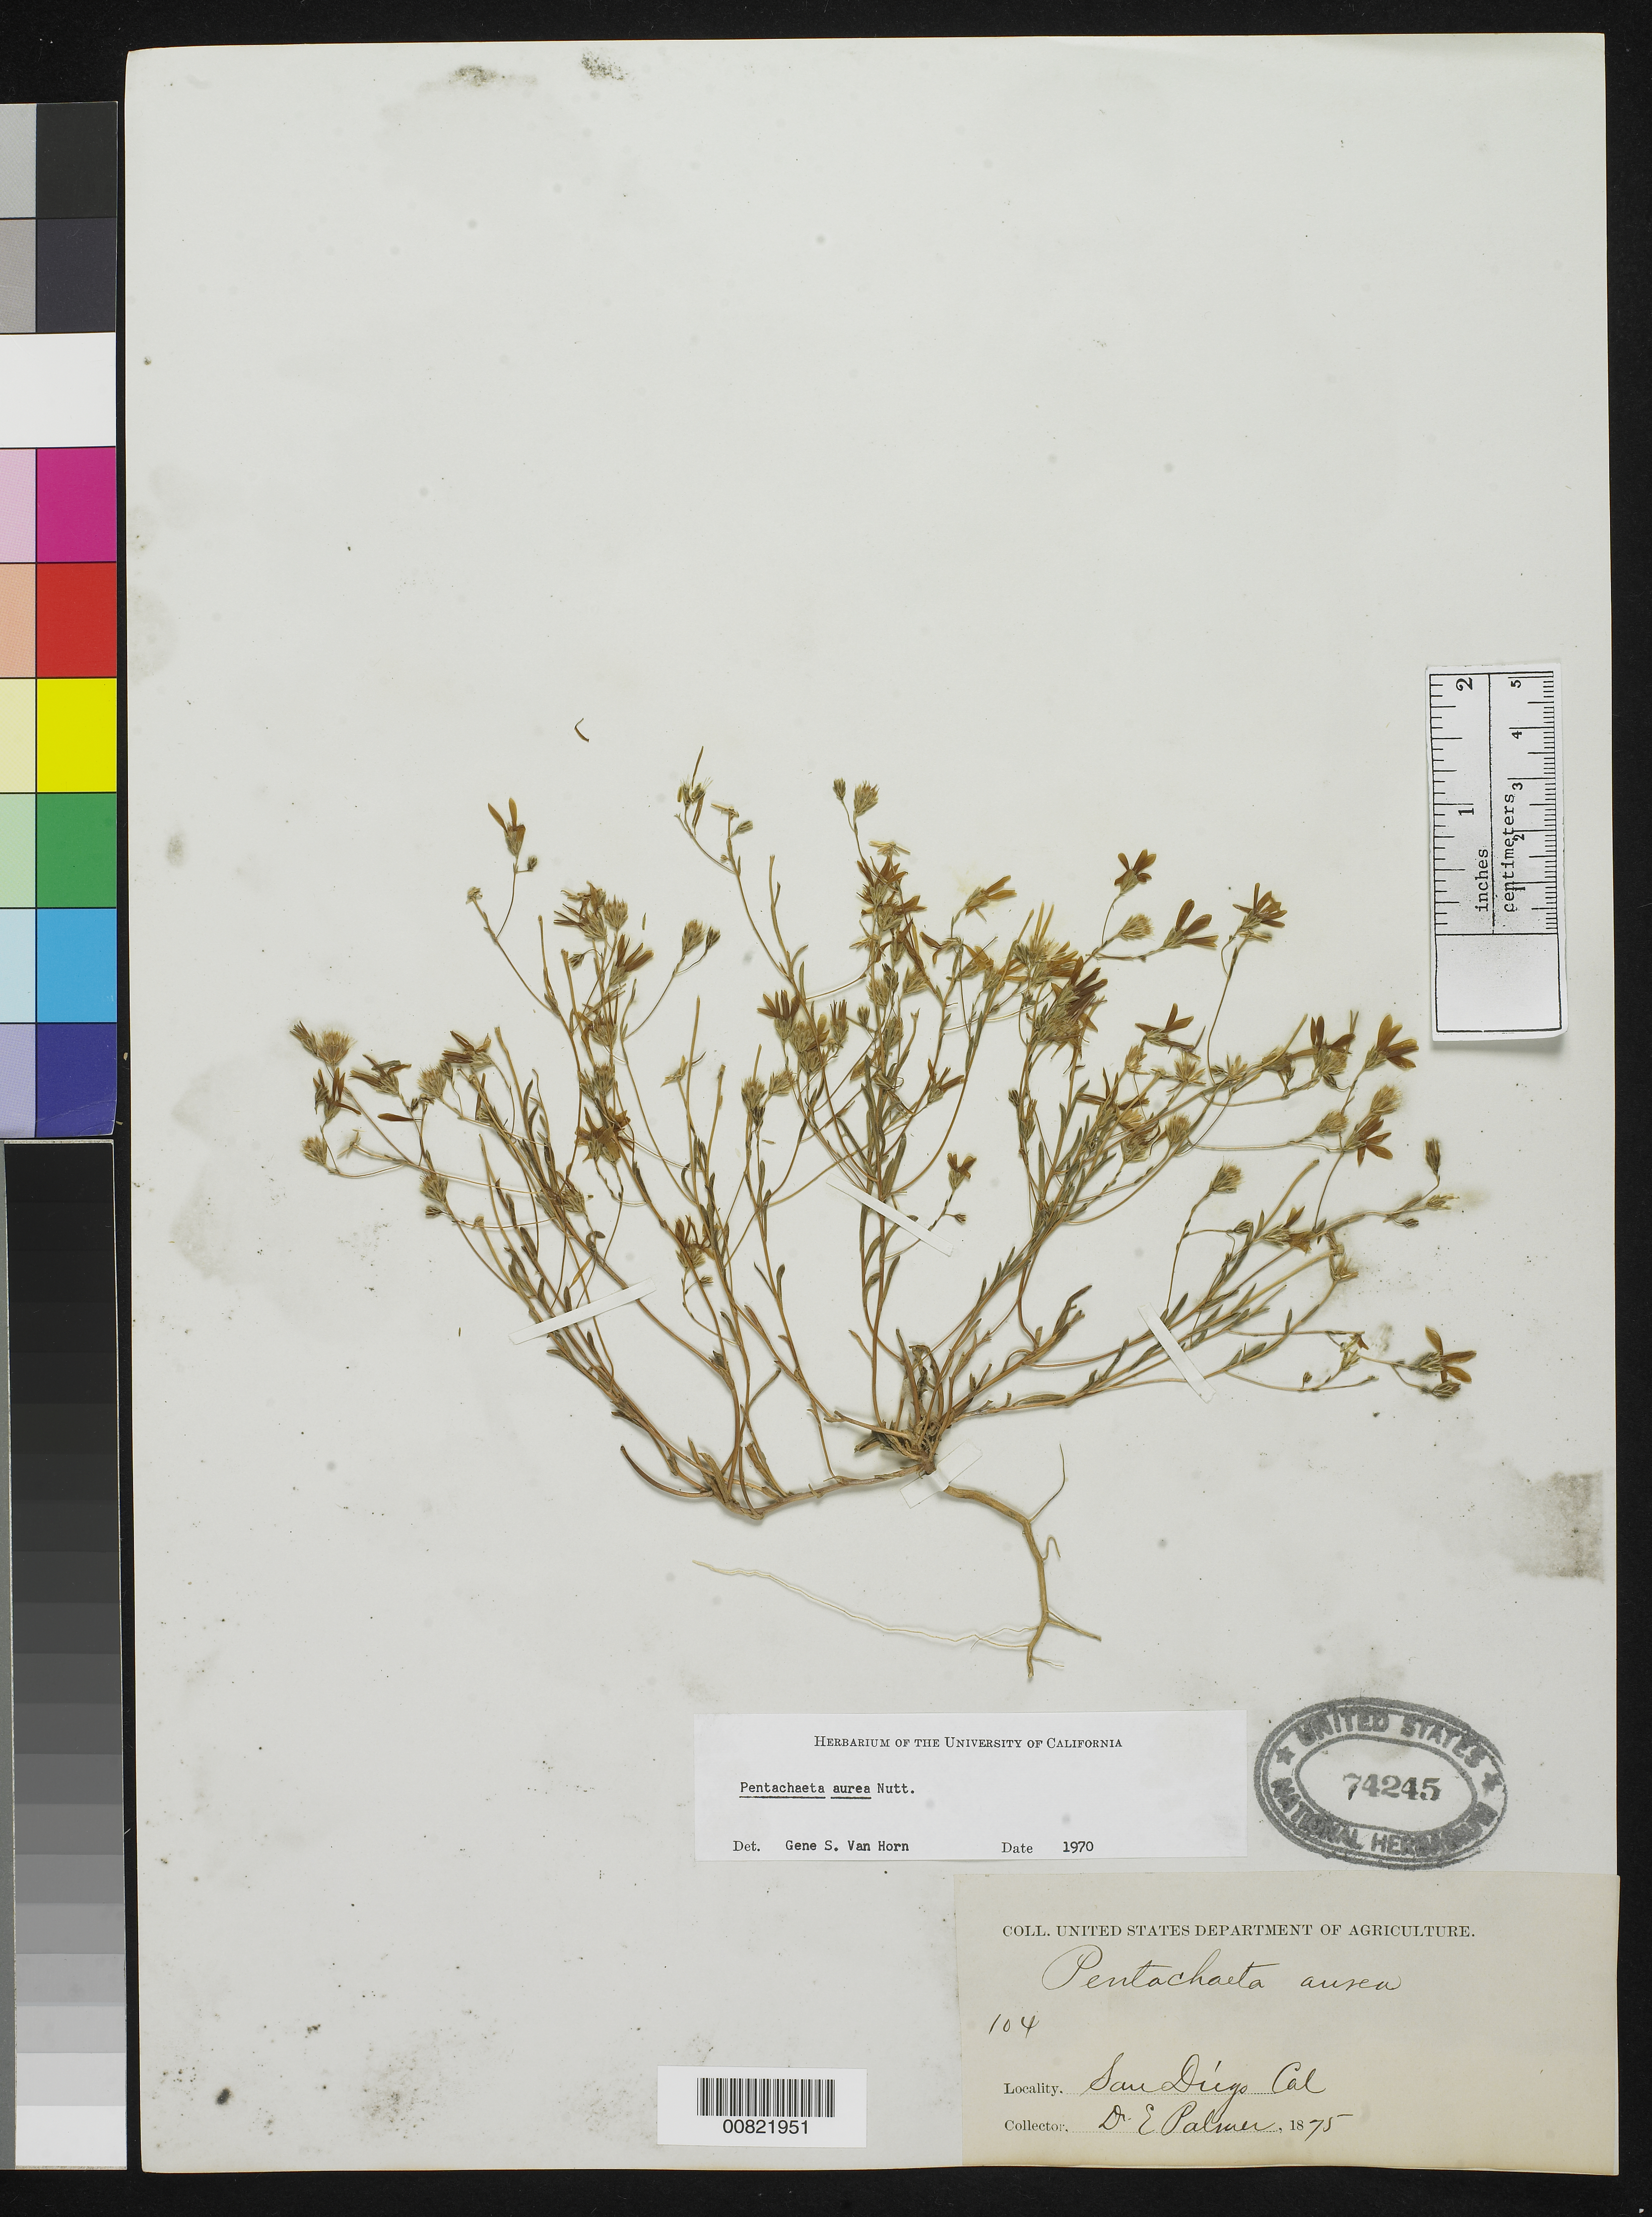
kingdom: Plantae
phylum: Tracheophyta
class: Magnoliopsida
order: Asterales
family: Asteraceae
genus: Pentachaeta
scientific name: Pentachaeta aurea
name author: Nutt.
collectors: E. Palmer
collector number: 104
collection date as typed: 1875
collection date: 1875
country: United States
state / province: California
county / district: San Diego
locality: San Diego, California.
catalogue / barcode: US 74245